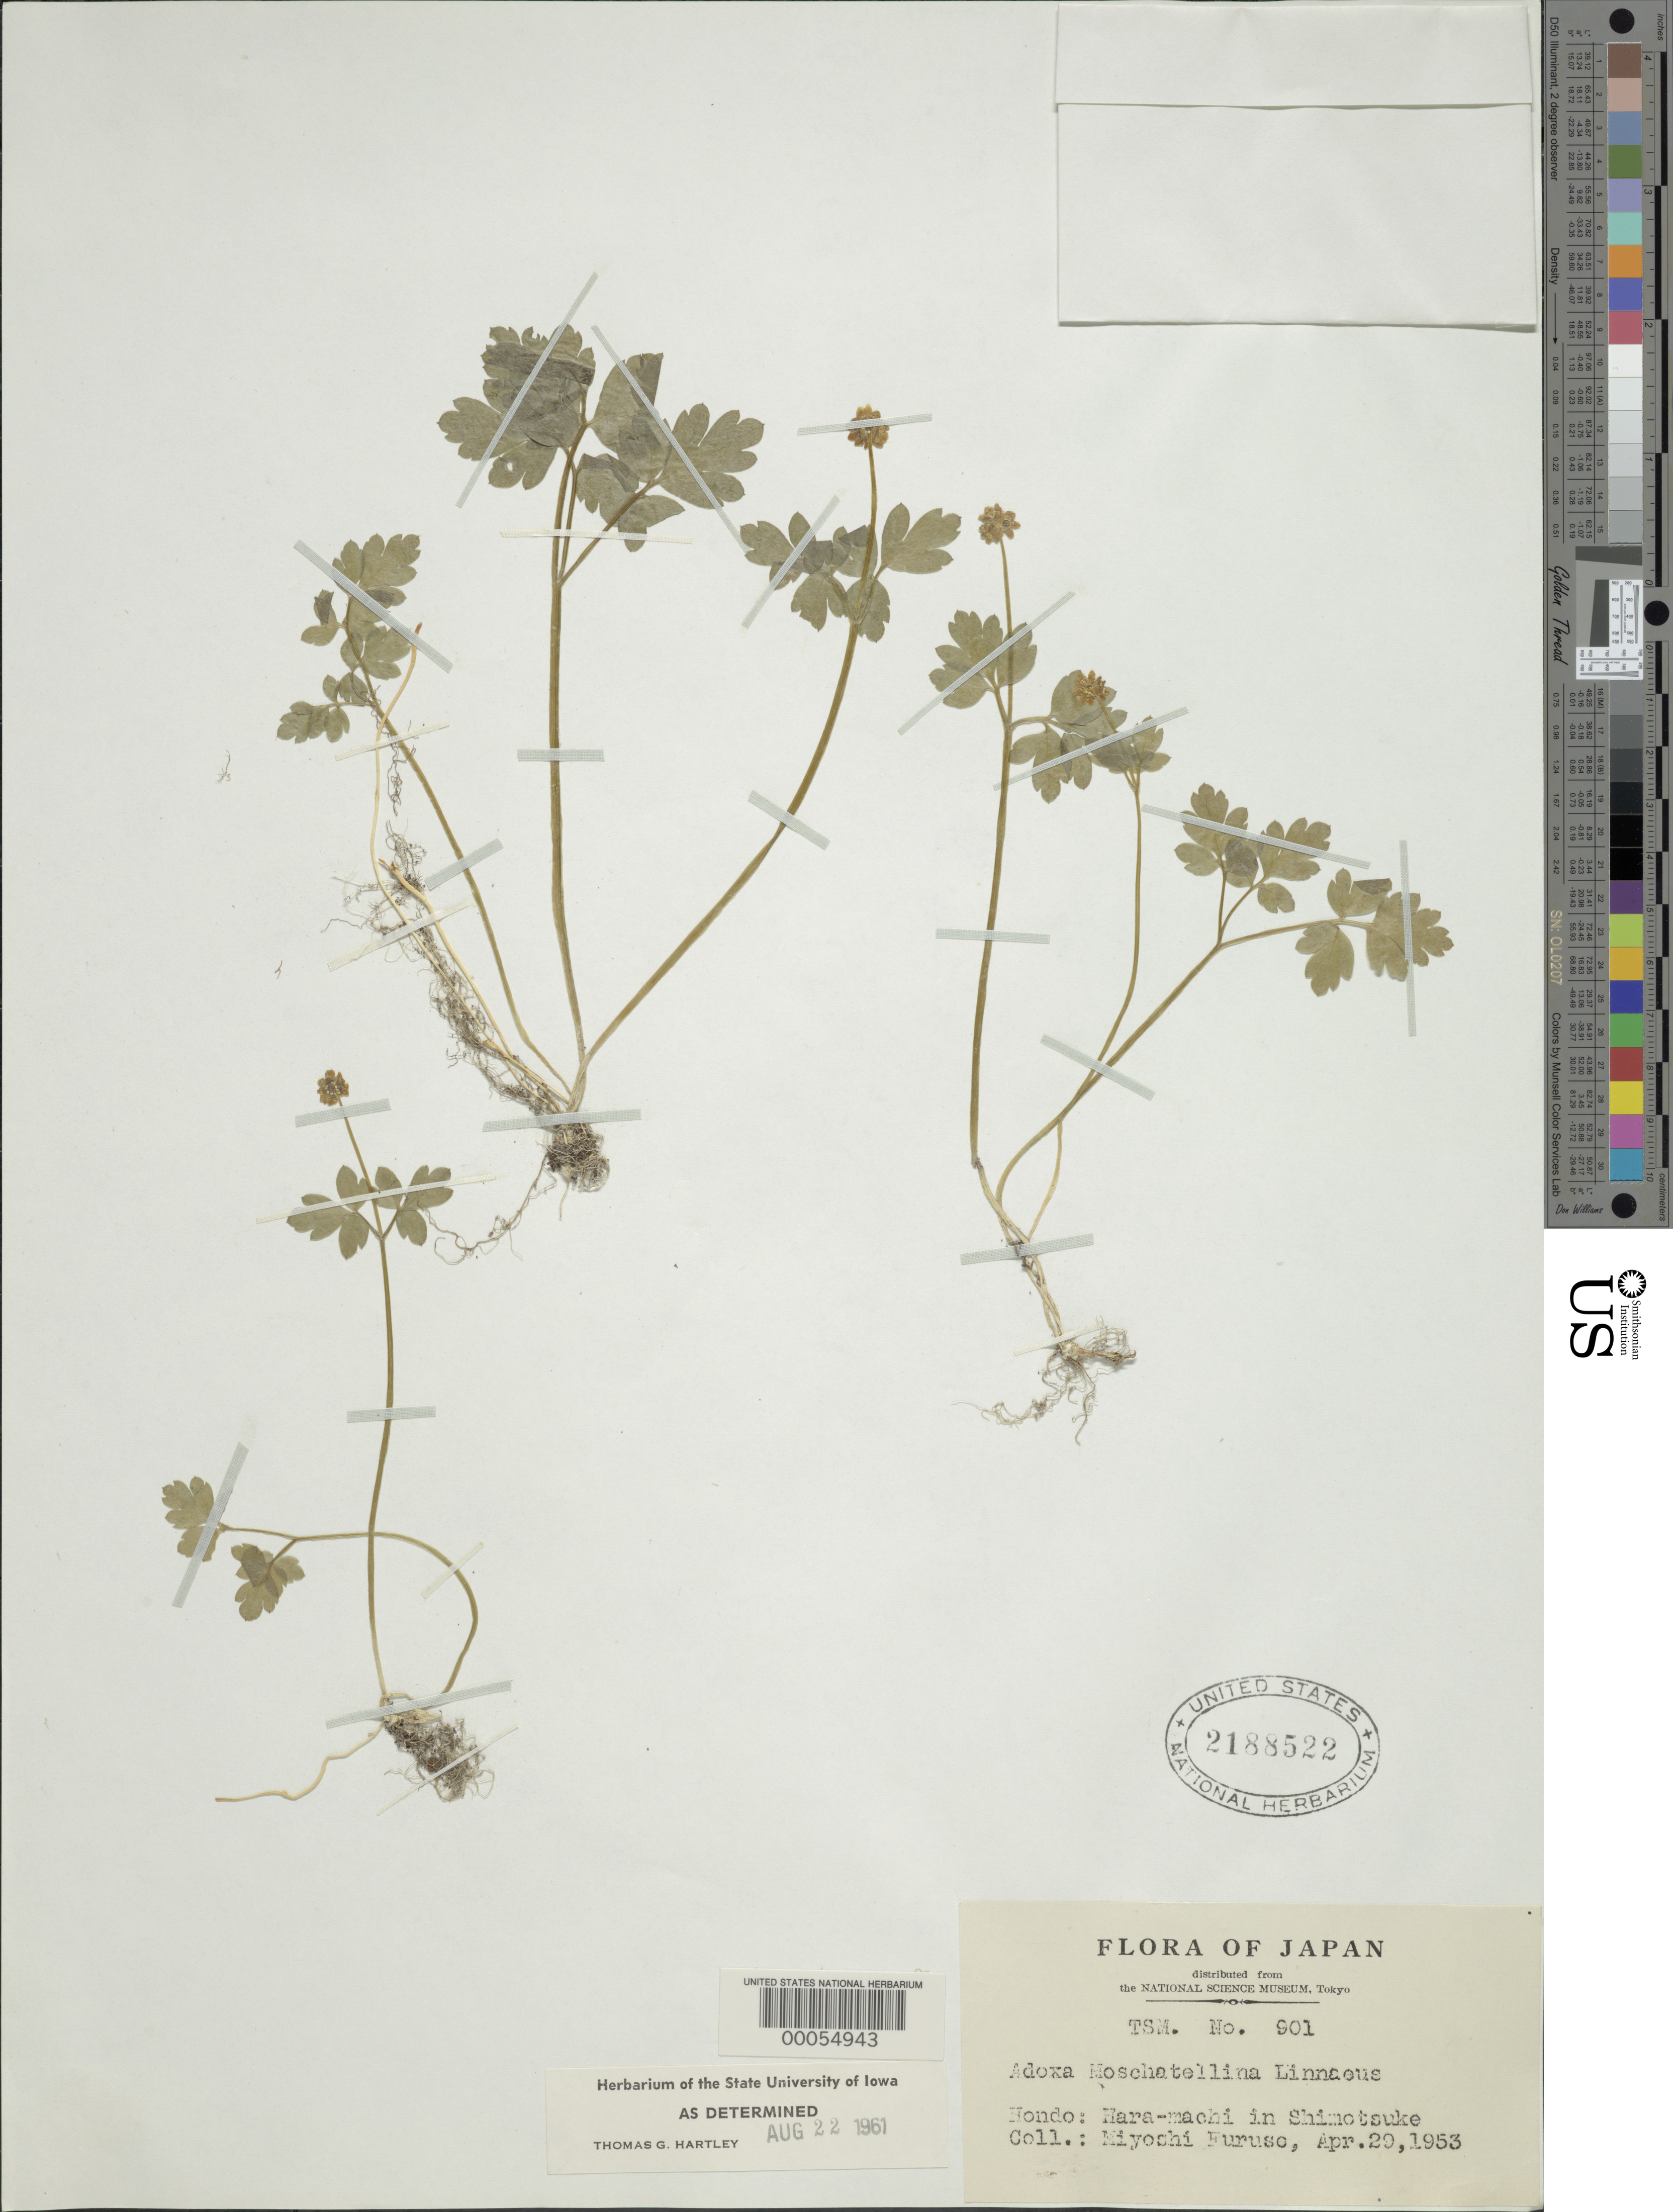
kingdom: Plantae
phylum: Tracheophyta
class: Magnoliopsida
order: Dipsacales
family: Viburnaceae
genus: Adoxa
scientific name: Adoxa moschatellina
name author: L.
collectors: M. Furuso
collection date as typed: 29 Apr 1953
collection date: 1953-04-29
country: Japan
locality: Hondo: hara-machi in shimotsuke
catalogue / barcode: US 2188522